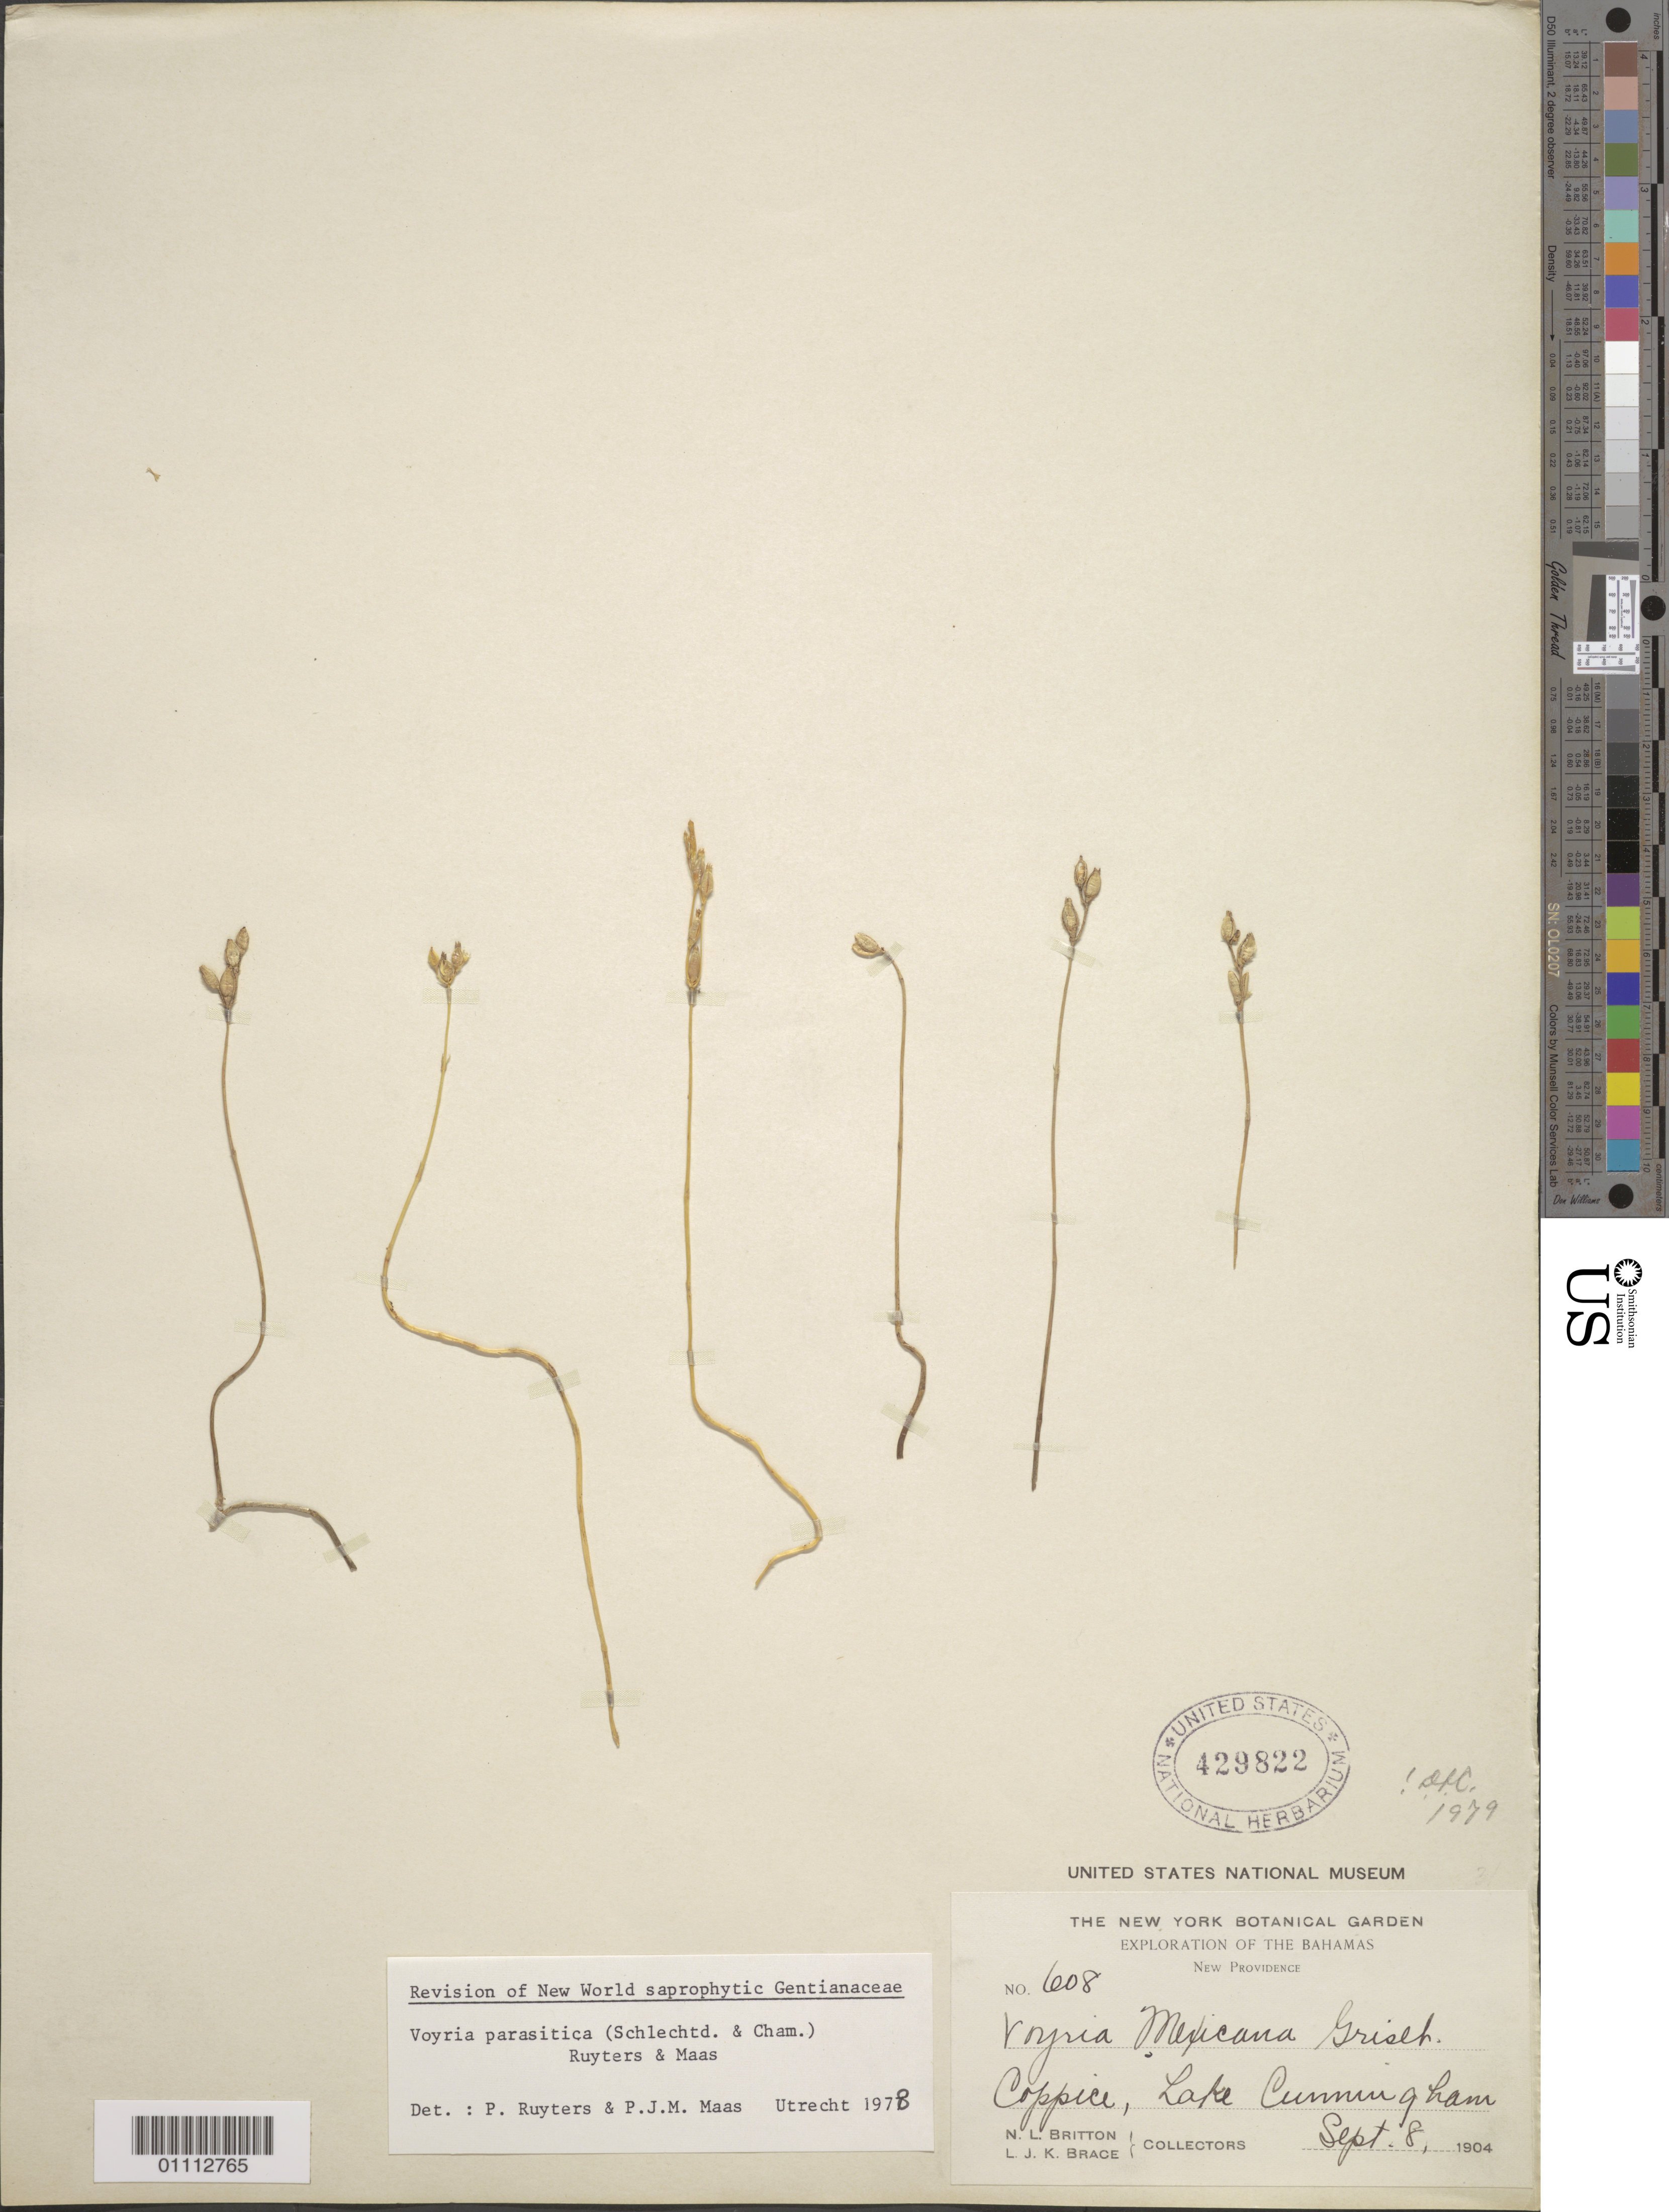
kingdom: Plantae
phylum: Tracheophyta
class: Magnoliopsida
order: Gentianales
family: Gentianaceae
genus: Voyria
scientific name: Voyria parasitica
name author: (Schltdl. & Cham.) Ruyters & Maas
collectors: N. Britton & L. J. K. Brace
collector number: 608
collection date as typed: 08 Sep 1904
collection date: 1904-09-08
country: Bahamas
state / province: New Providence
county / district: Nassau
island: New Providence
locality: Coppice, Lake Cunningham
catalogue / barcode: US 429822